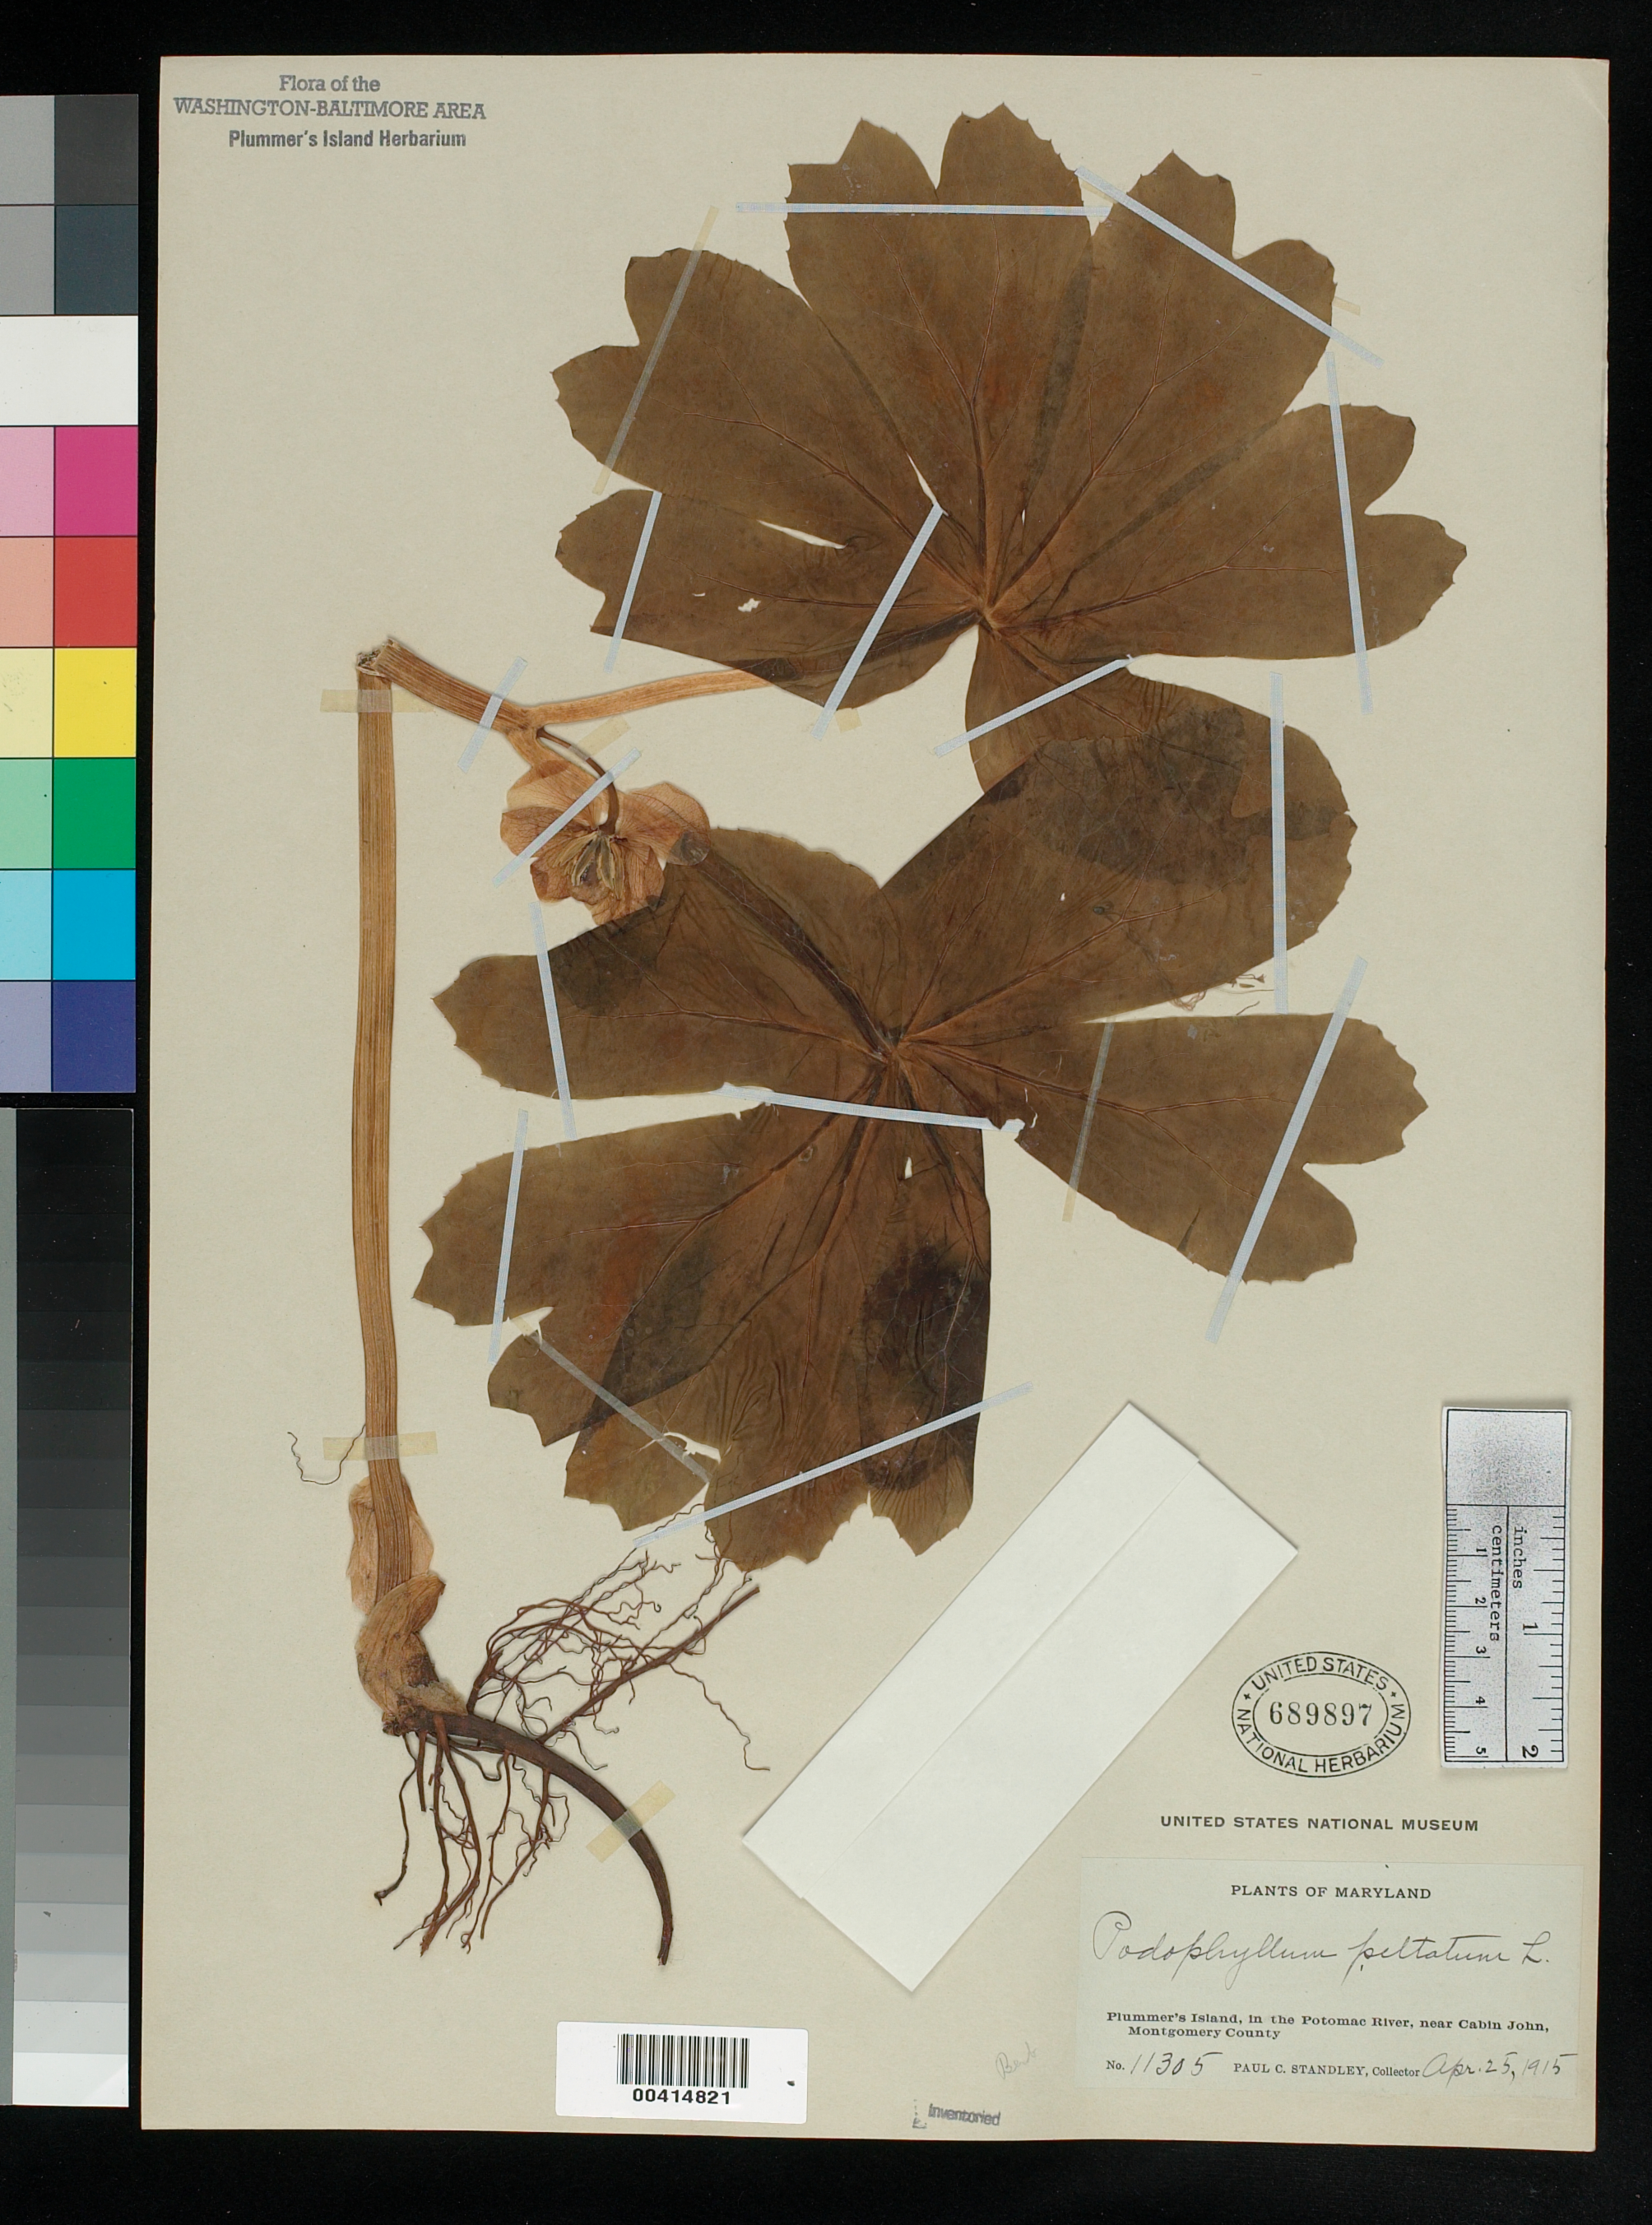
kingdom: Plantae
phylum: Tracheophyta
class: Magnoliopsida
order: Ranunculales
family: Berberidaceae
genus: Podophyllum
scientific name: Podophyllum peltatum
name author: L.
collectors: P. C. Standley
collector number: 11305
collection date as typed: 25 Apr 1915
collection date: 1915-04-25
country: United States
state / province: Maryland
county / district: Montgomery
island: Plummers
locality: Plummer's Island C. & O. Canal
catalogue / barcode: US 689897